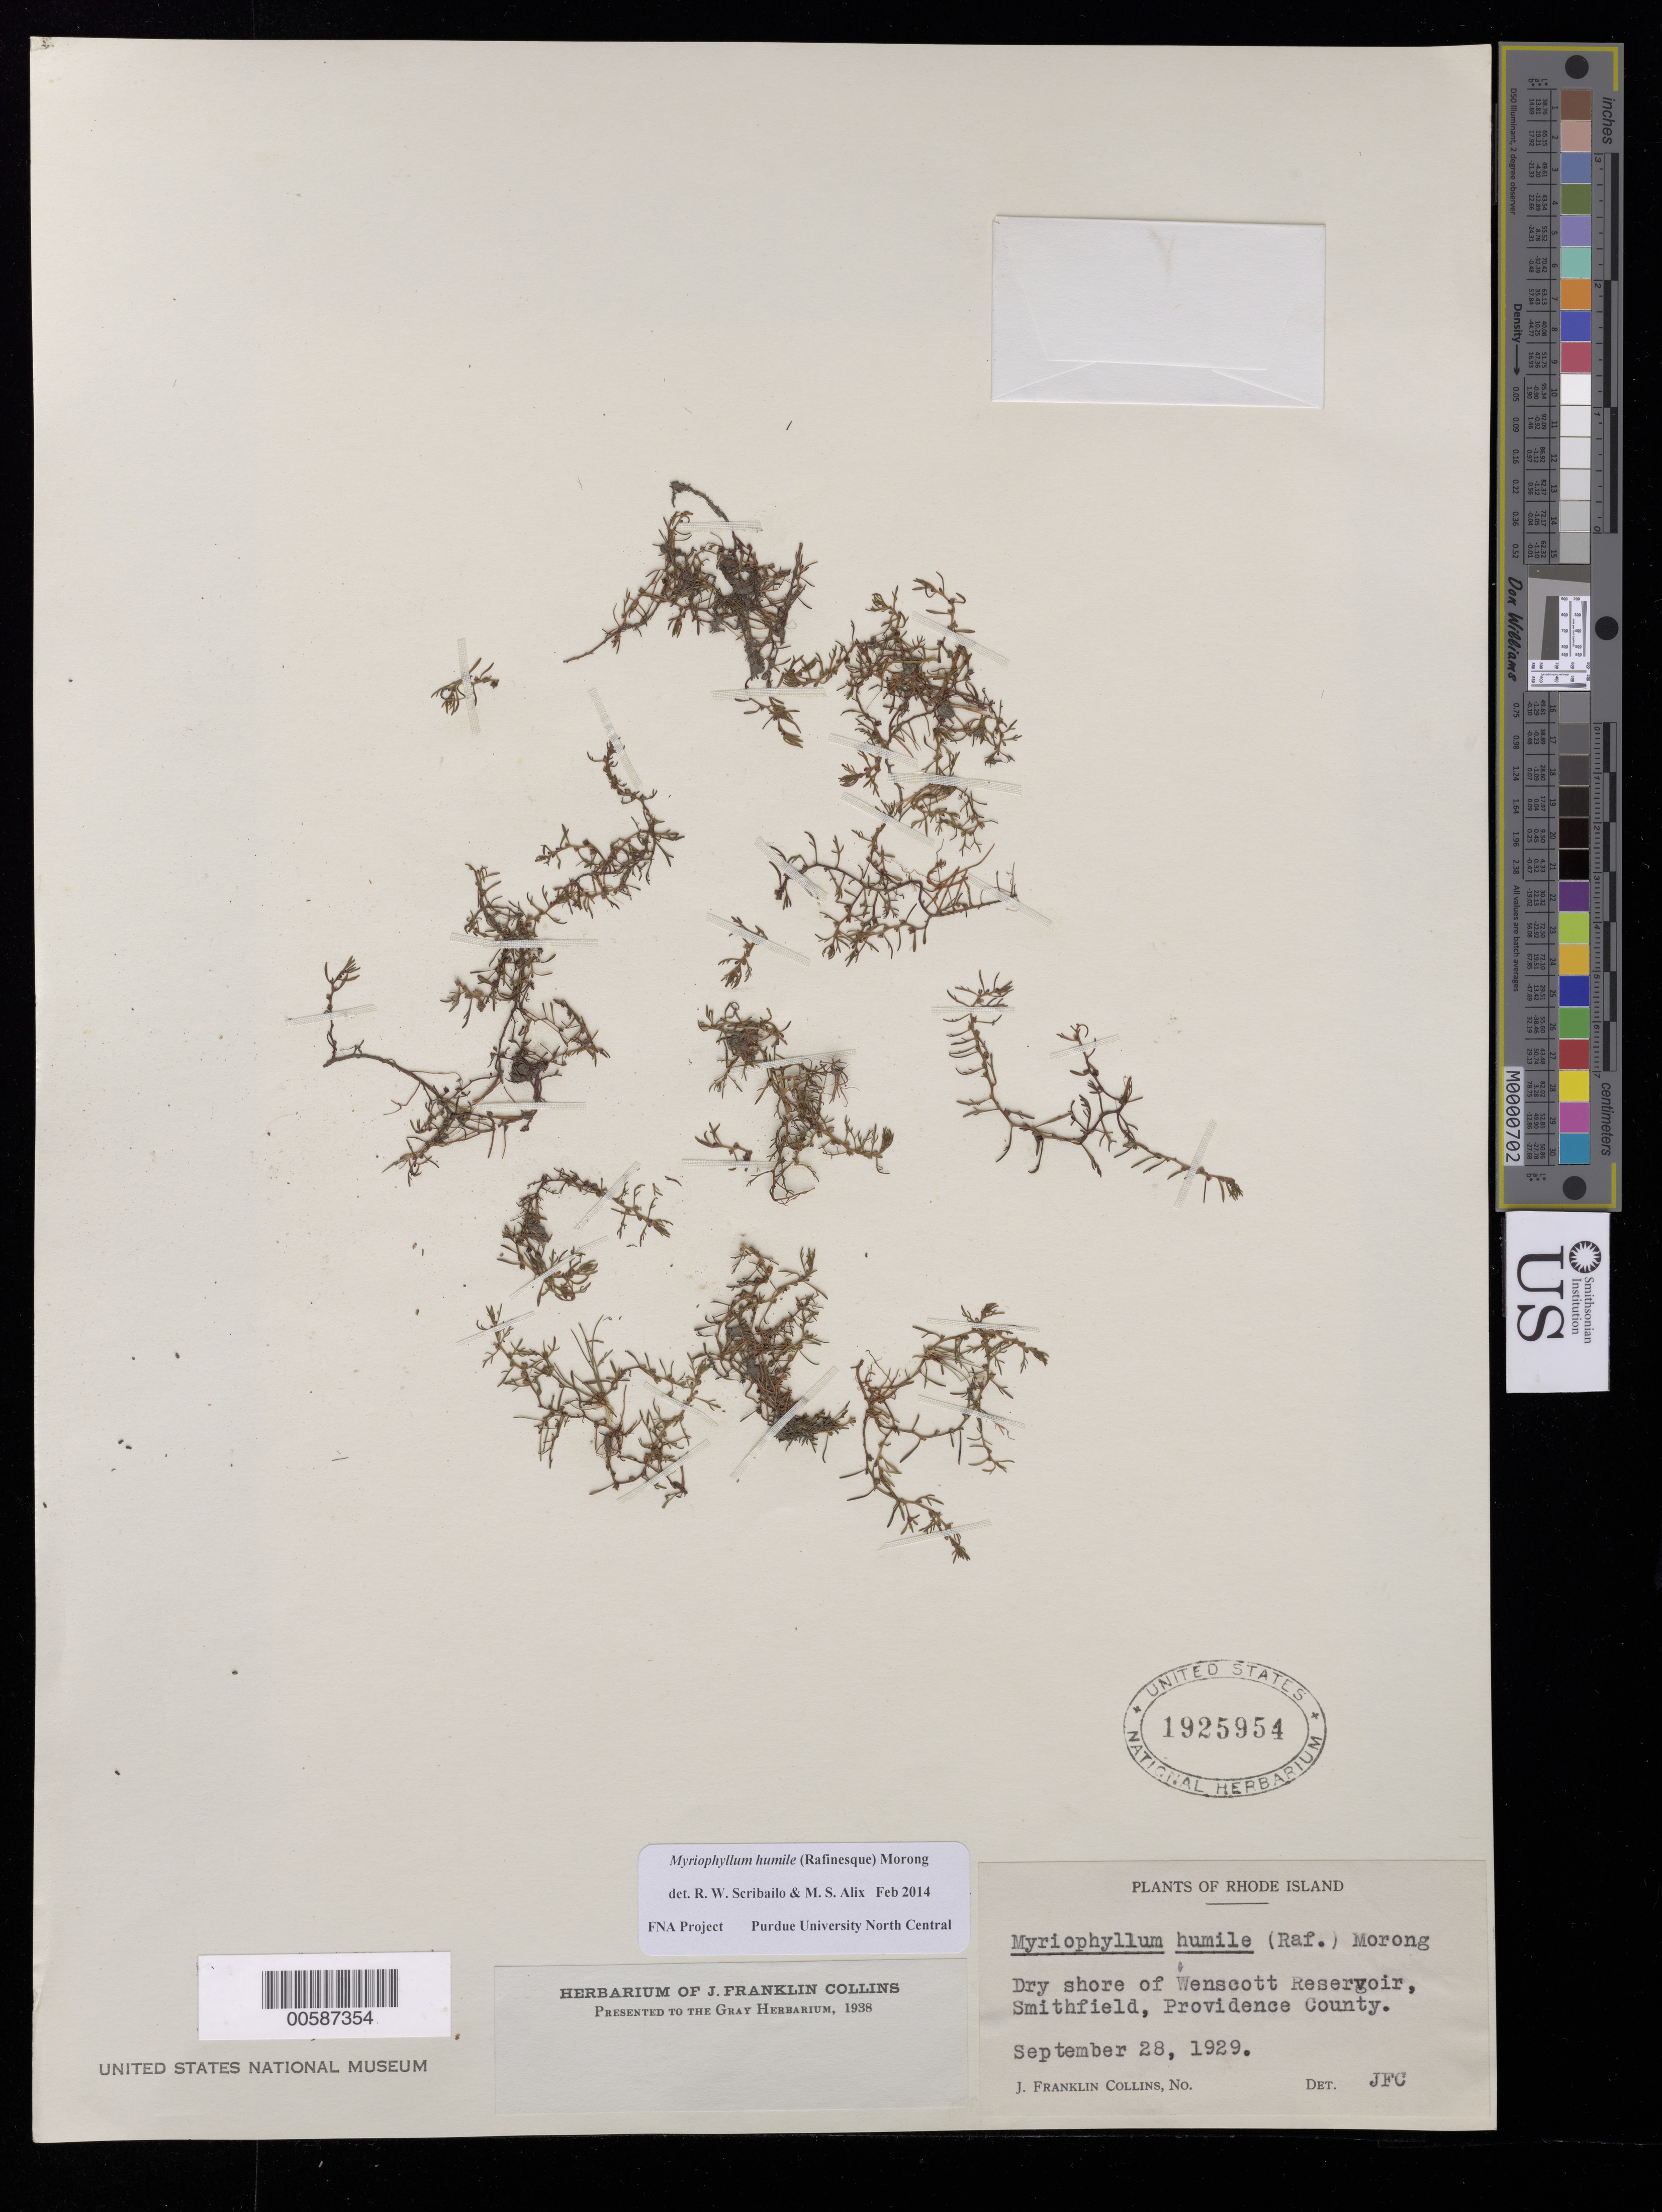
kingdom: Plantae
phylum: Tracheophyta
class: Magnoliopsida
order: Saxifragales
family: Haloragaceae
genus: Myriophyllum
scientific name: Myriophyllum humile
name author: (Raf.) Morong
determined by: Scribailo, R. W.; Alix, M. S.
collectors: J. Collins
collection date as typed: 28 Sep 1929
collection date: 1929-09-28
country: United States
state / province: Rhode Island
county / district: Providence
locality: Wenscott Reservoir, Smithfield.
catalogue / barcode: US 1925954